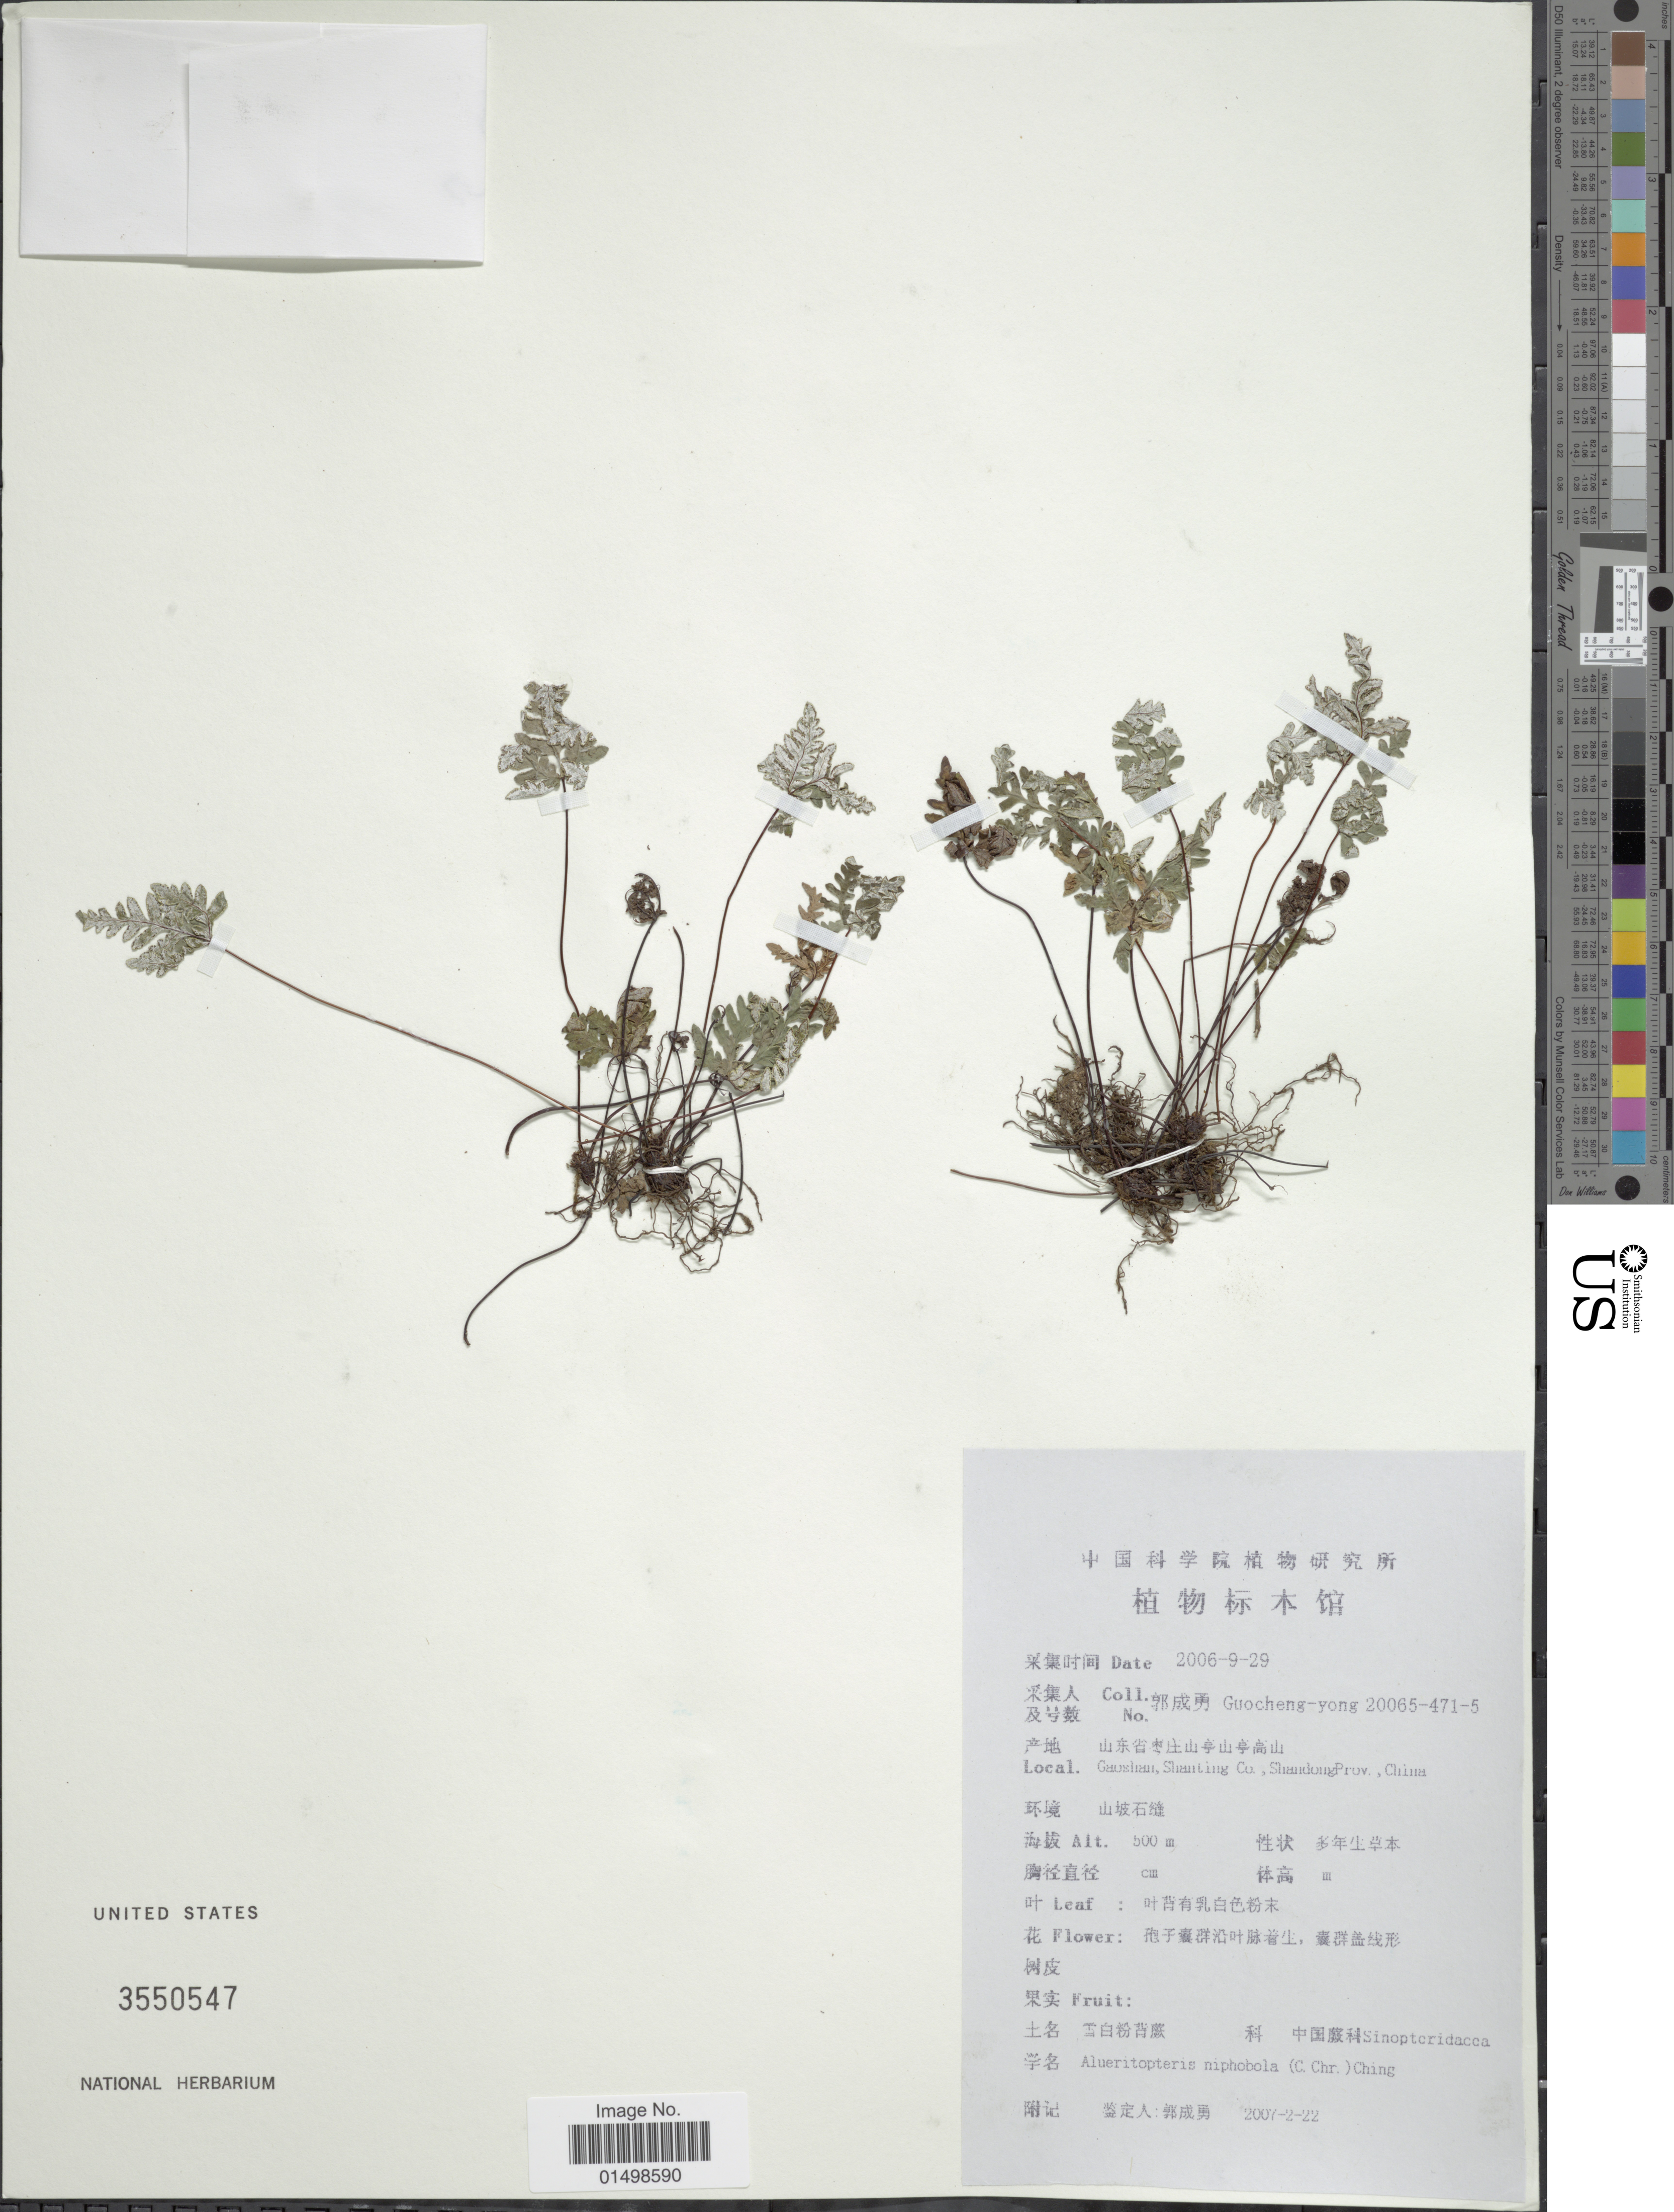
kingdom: Plantae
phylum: Tracheophyta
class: Polypodiopsida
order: Polypodiales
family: Pteridaceae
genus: Aleuritopteris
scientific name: Aleuritopteris niphobola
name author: (C. Chr.) Ching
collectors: Guo cheng-yong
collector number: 20065-471-5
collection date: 2006-09-29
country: China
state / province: Shandong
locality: Gaoshan, Shanting Co., ShandongProv., China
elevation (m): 500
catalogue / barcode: US 3550547